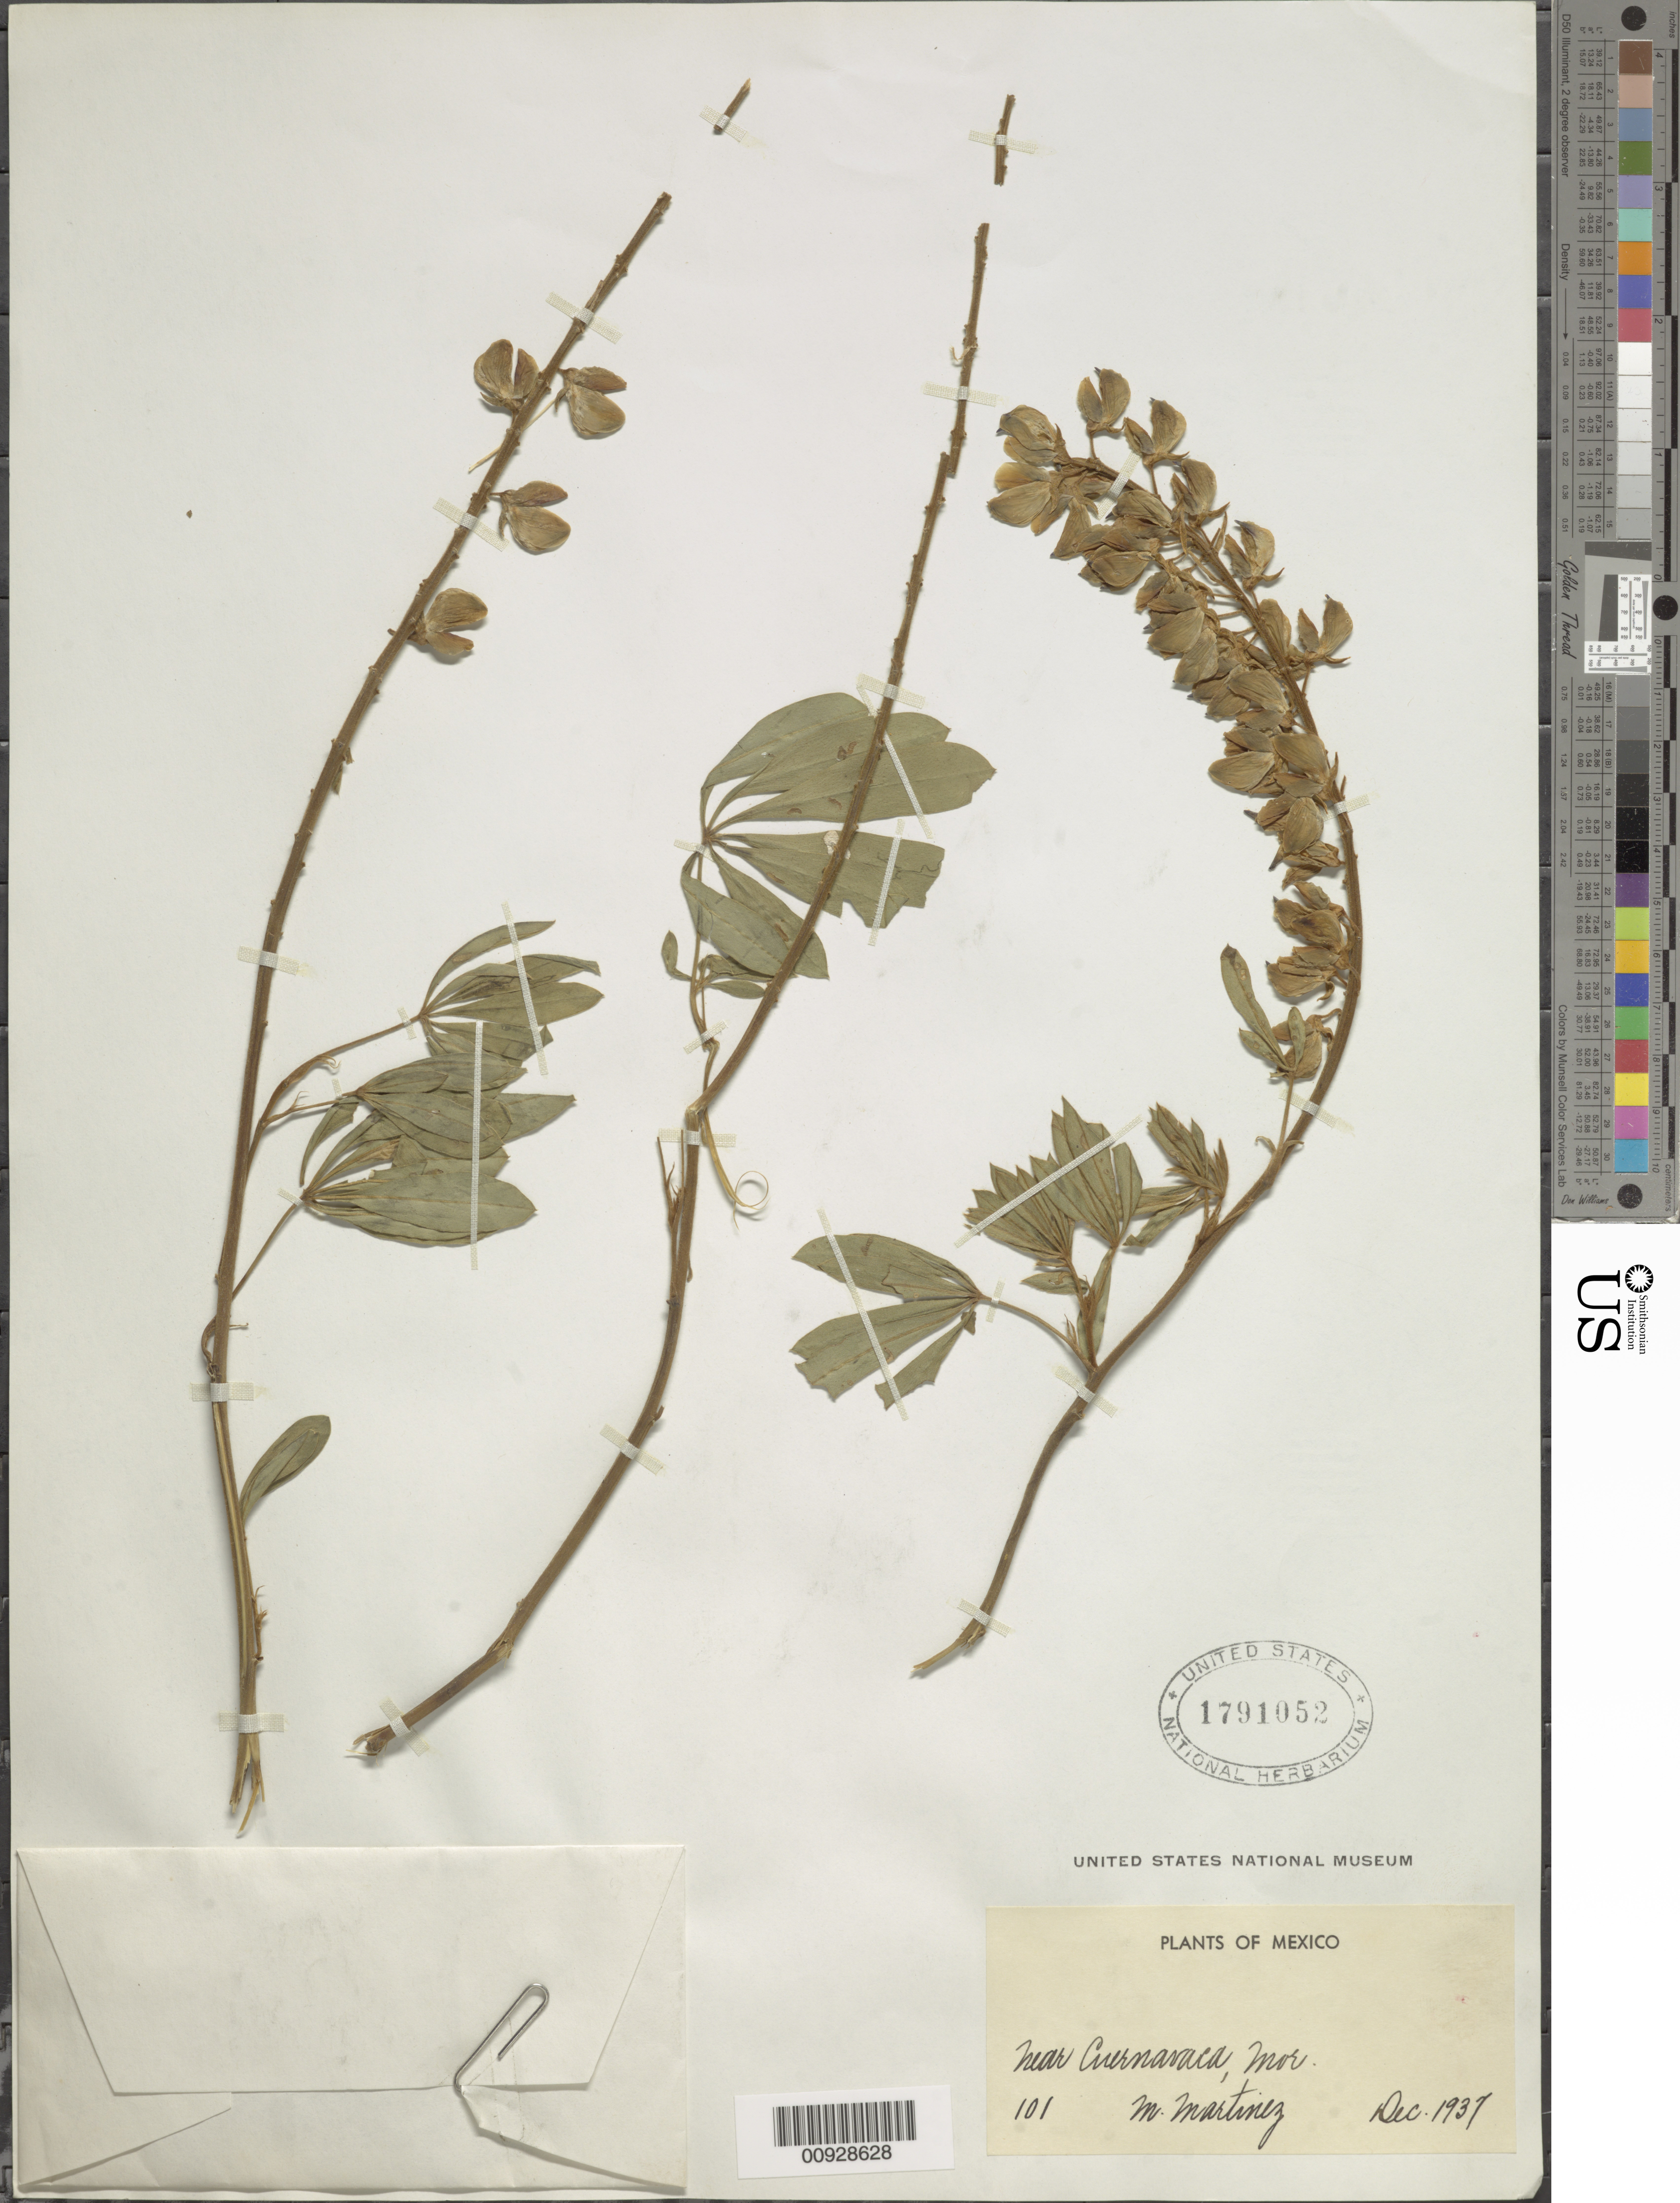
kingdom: Plantae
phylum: Tracheophyta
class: Magnoliopsida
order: Fabales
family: Fabaceae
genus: Lupinus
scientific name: Lupinus sp.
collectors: M. Martinez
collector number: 101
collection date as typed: Dec 1937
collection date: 1937-12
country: Mexico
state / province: Morelos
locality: Near Cuernavaca.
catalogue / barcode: US 1791052